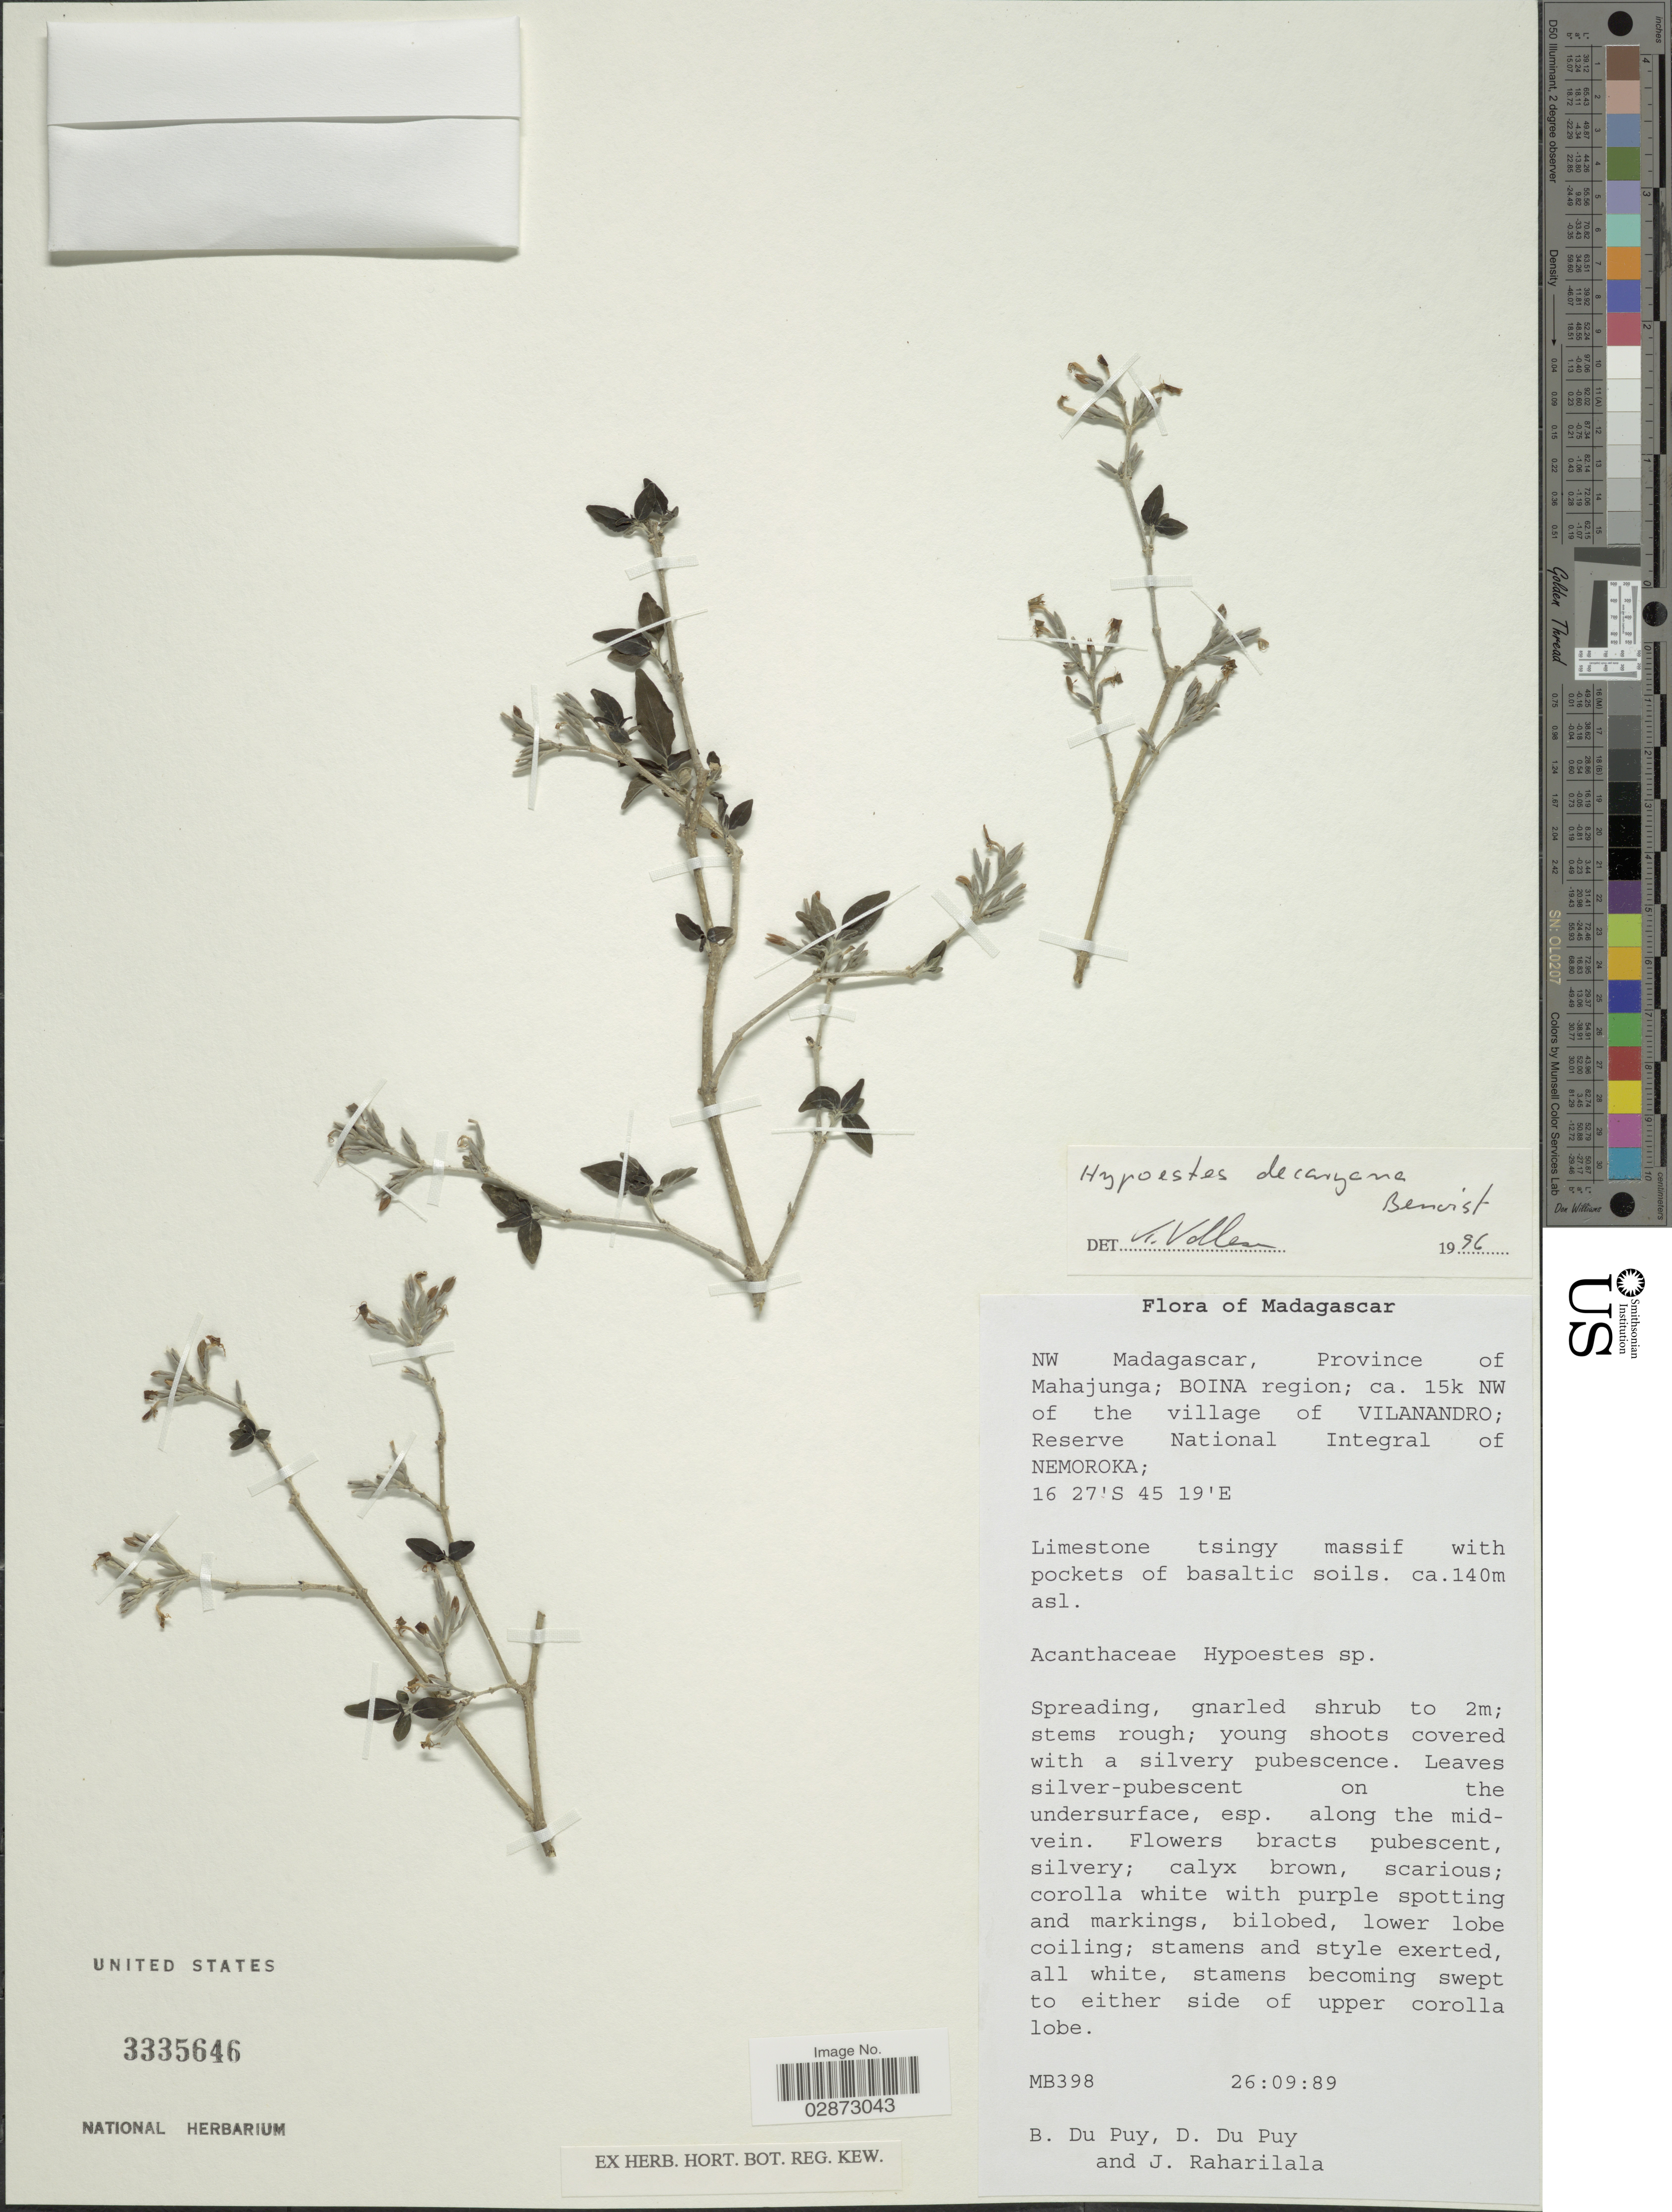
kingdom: Plantae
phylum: Tracheophyta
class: Magnoliopsida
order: Lamiales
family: Acanthaceae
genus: Hypoestes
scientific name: Hypoestes decaryana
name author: Benoist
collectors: B. Du Puy & D. Du Puy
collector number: MB398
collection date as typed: Transcribed d/m/y: 26/9/89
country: Madagascar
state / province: Boeny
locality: NW Madagascar, Province of Mahajunga; Boina region; ca. 15k NW of the village of Villanandro; Reserva National Integral of Nemoroka.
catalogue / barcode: US 3335646